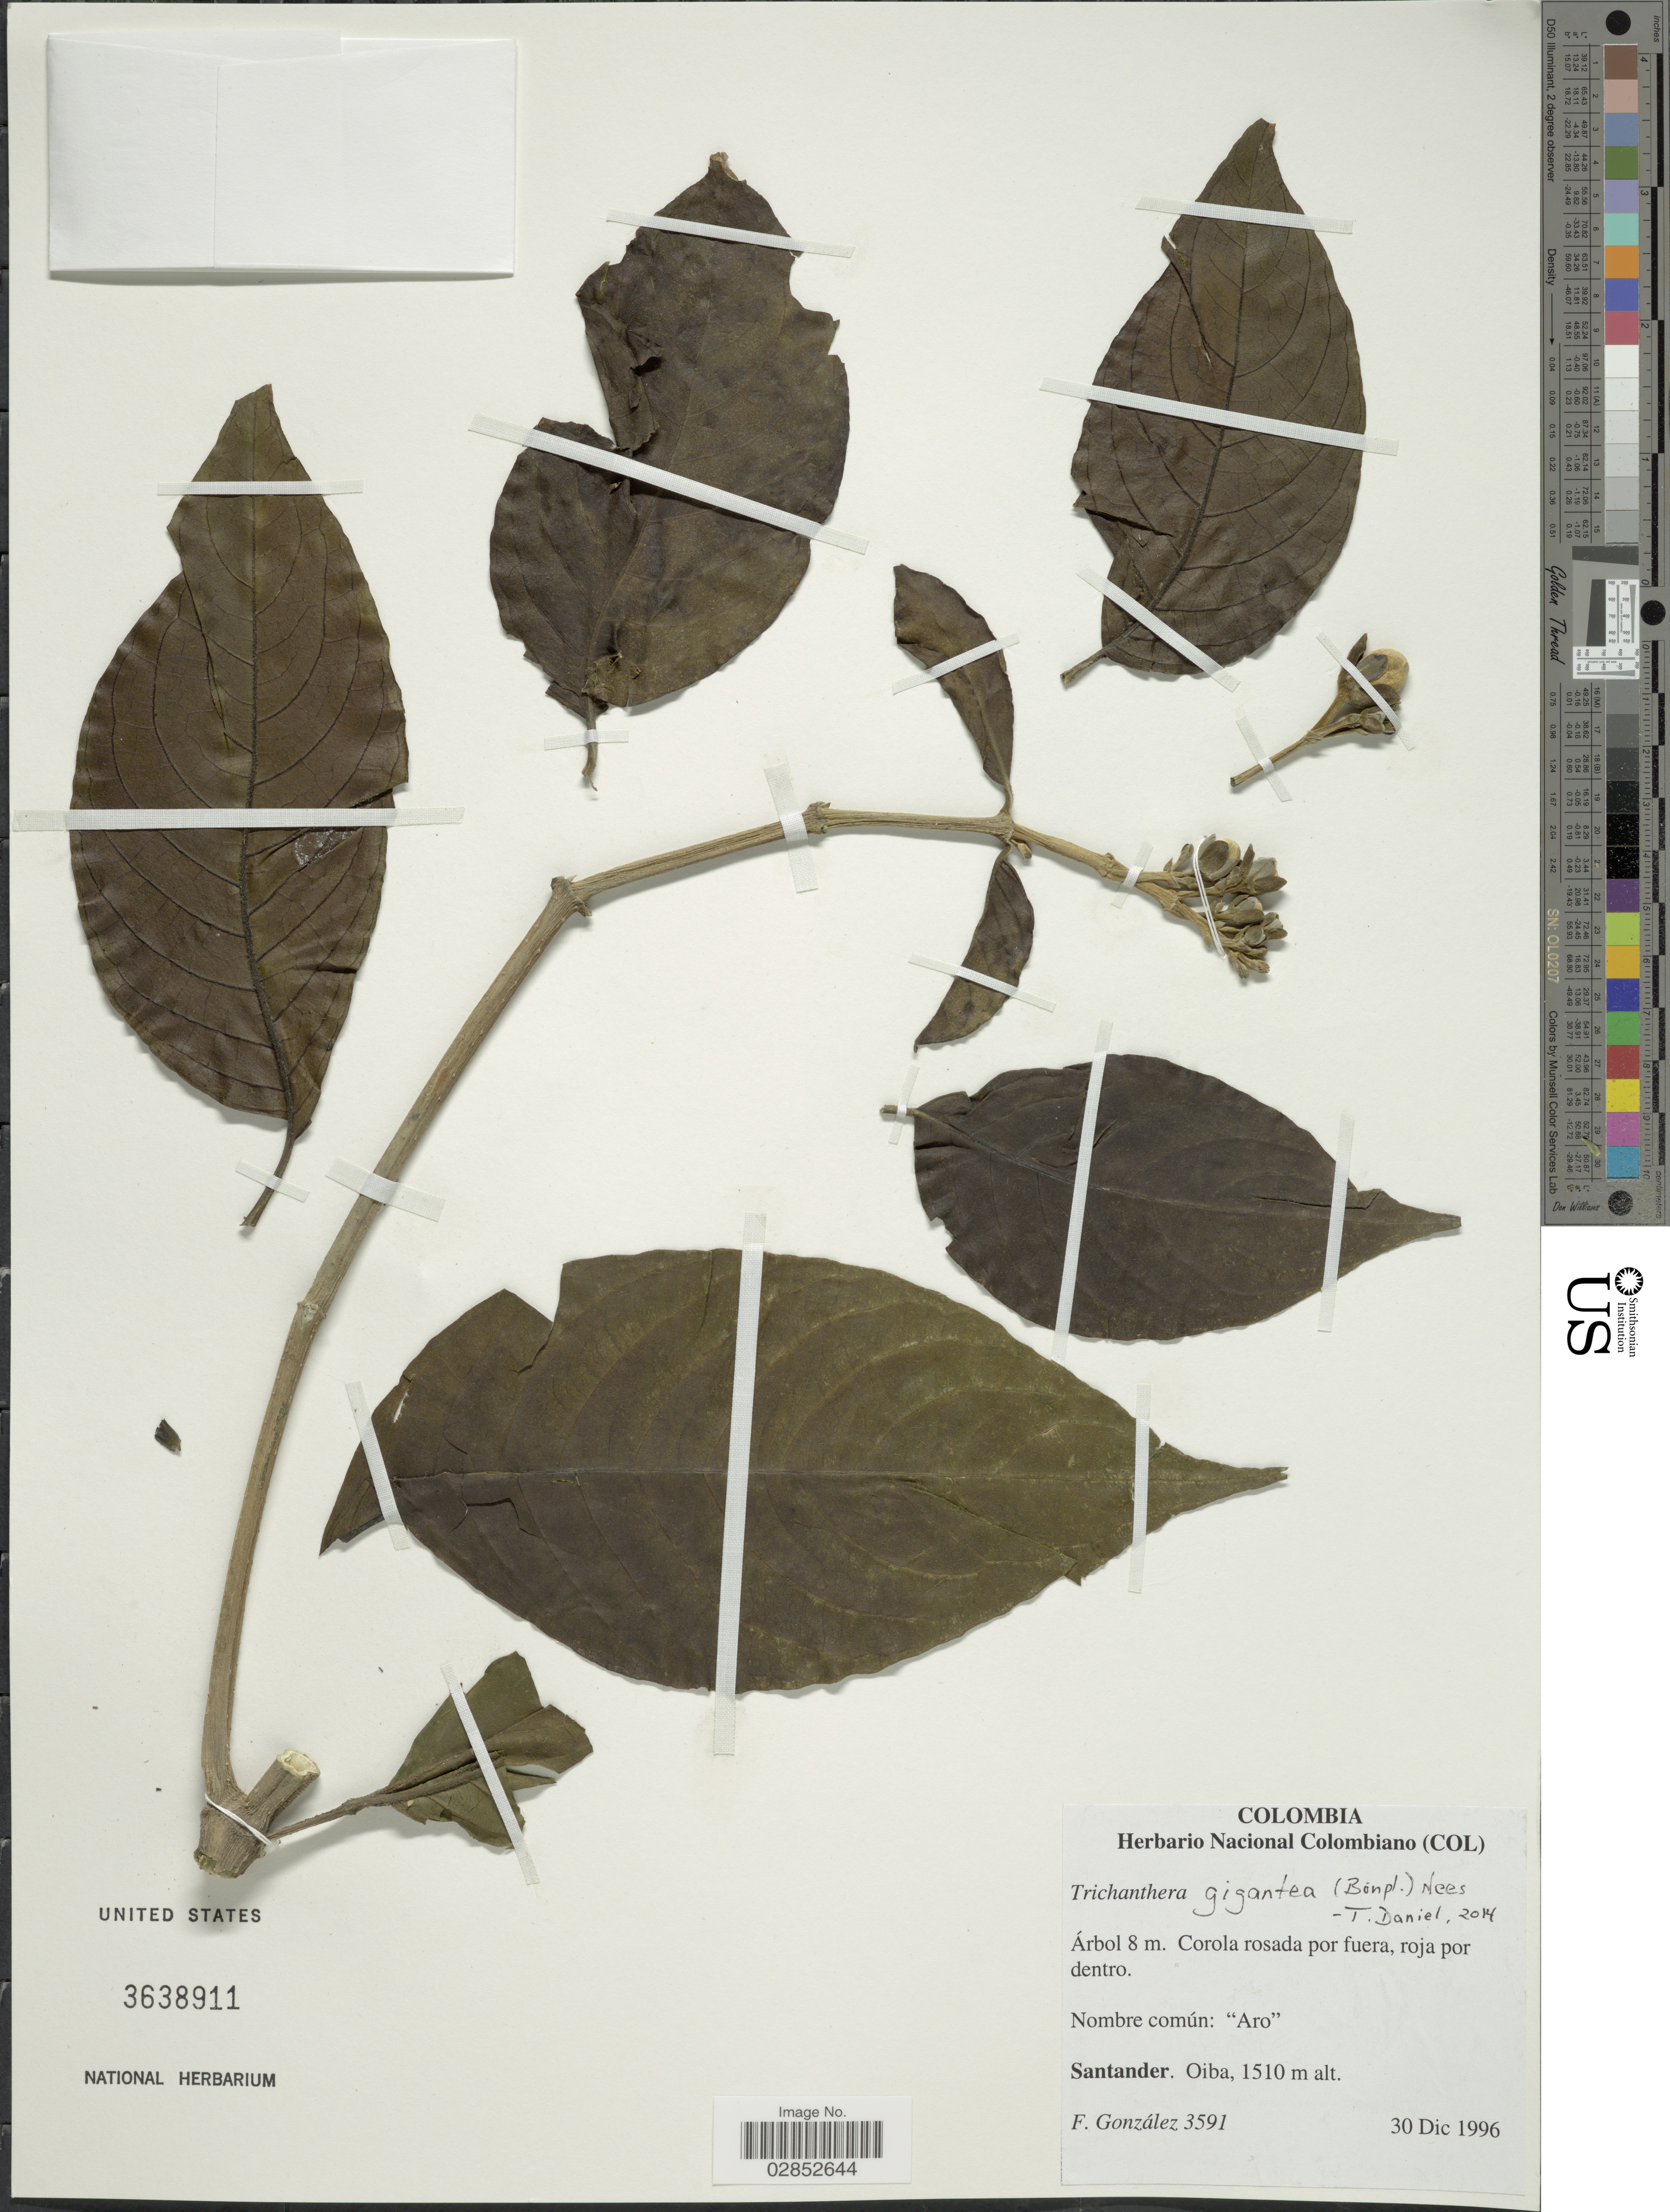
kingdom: Plantae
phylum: Tracheophyta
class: Magnoliopsida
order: Lamiales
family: Acanthaceae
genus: Trichanthera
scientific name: Trichanthera gigantea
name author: (Bonpl.) Nees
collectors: F. A. González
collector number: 3591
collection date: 1996-12-30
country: Colombia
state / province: Santander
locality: Oiba.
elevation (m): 1510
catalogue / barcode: US 3638911